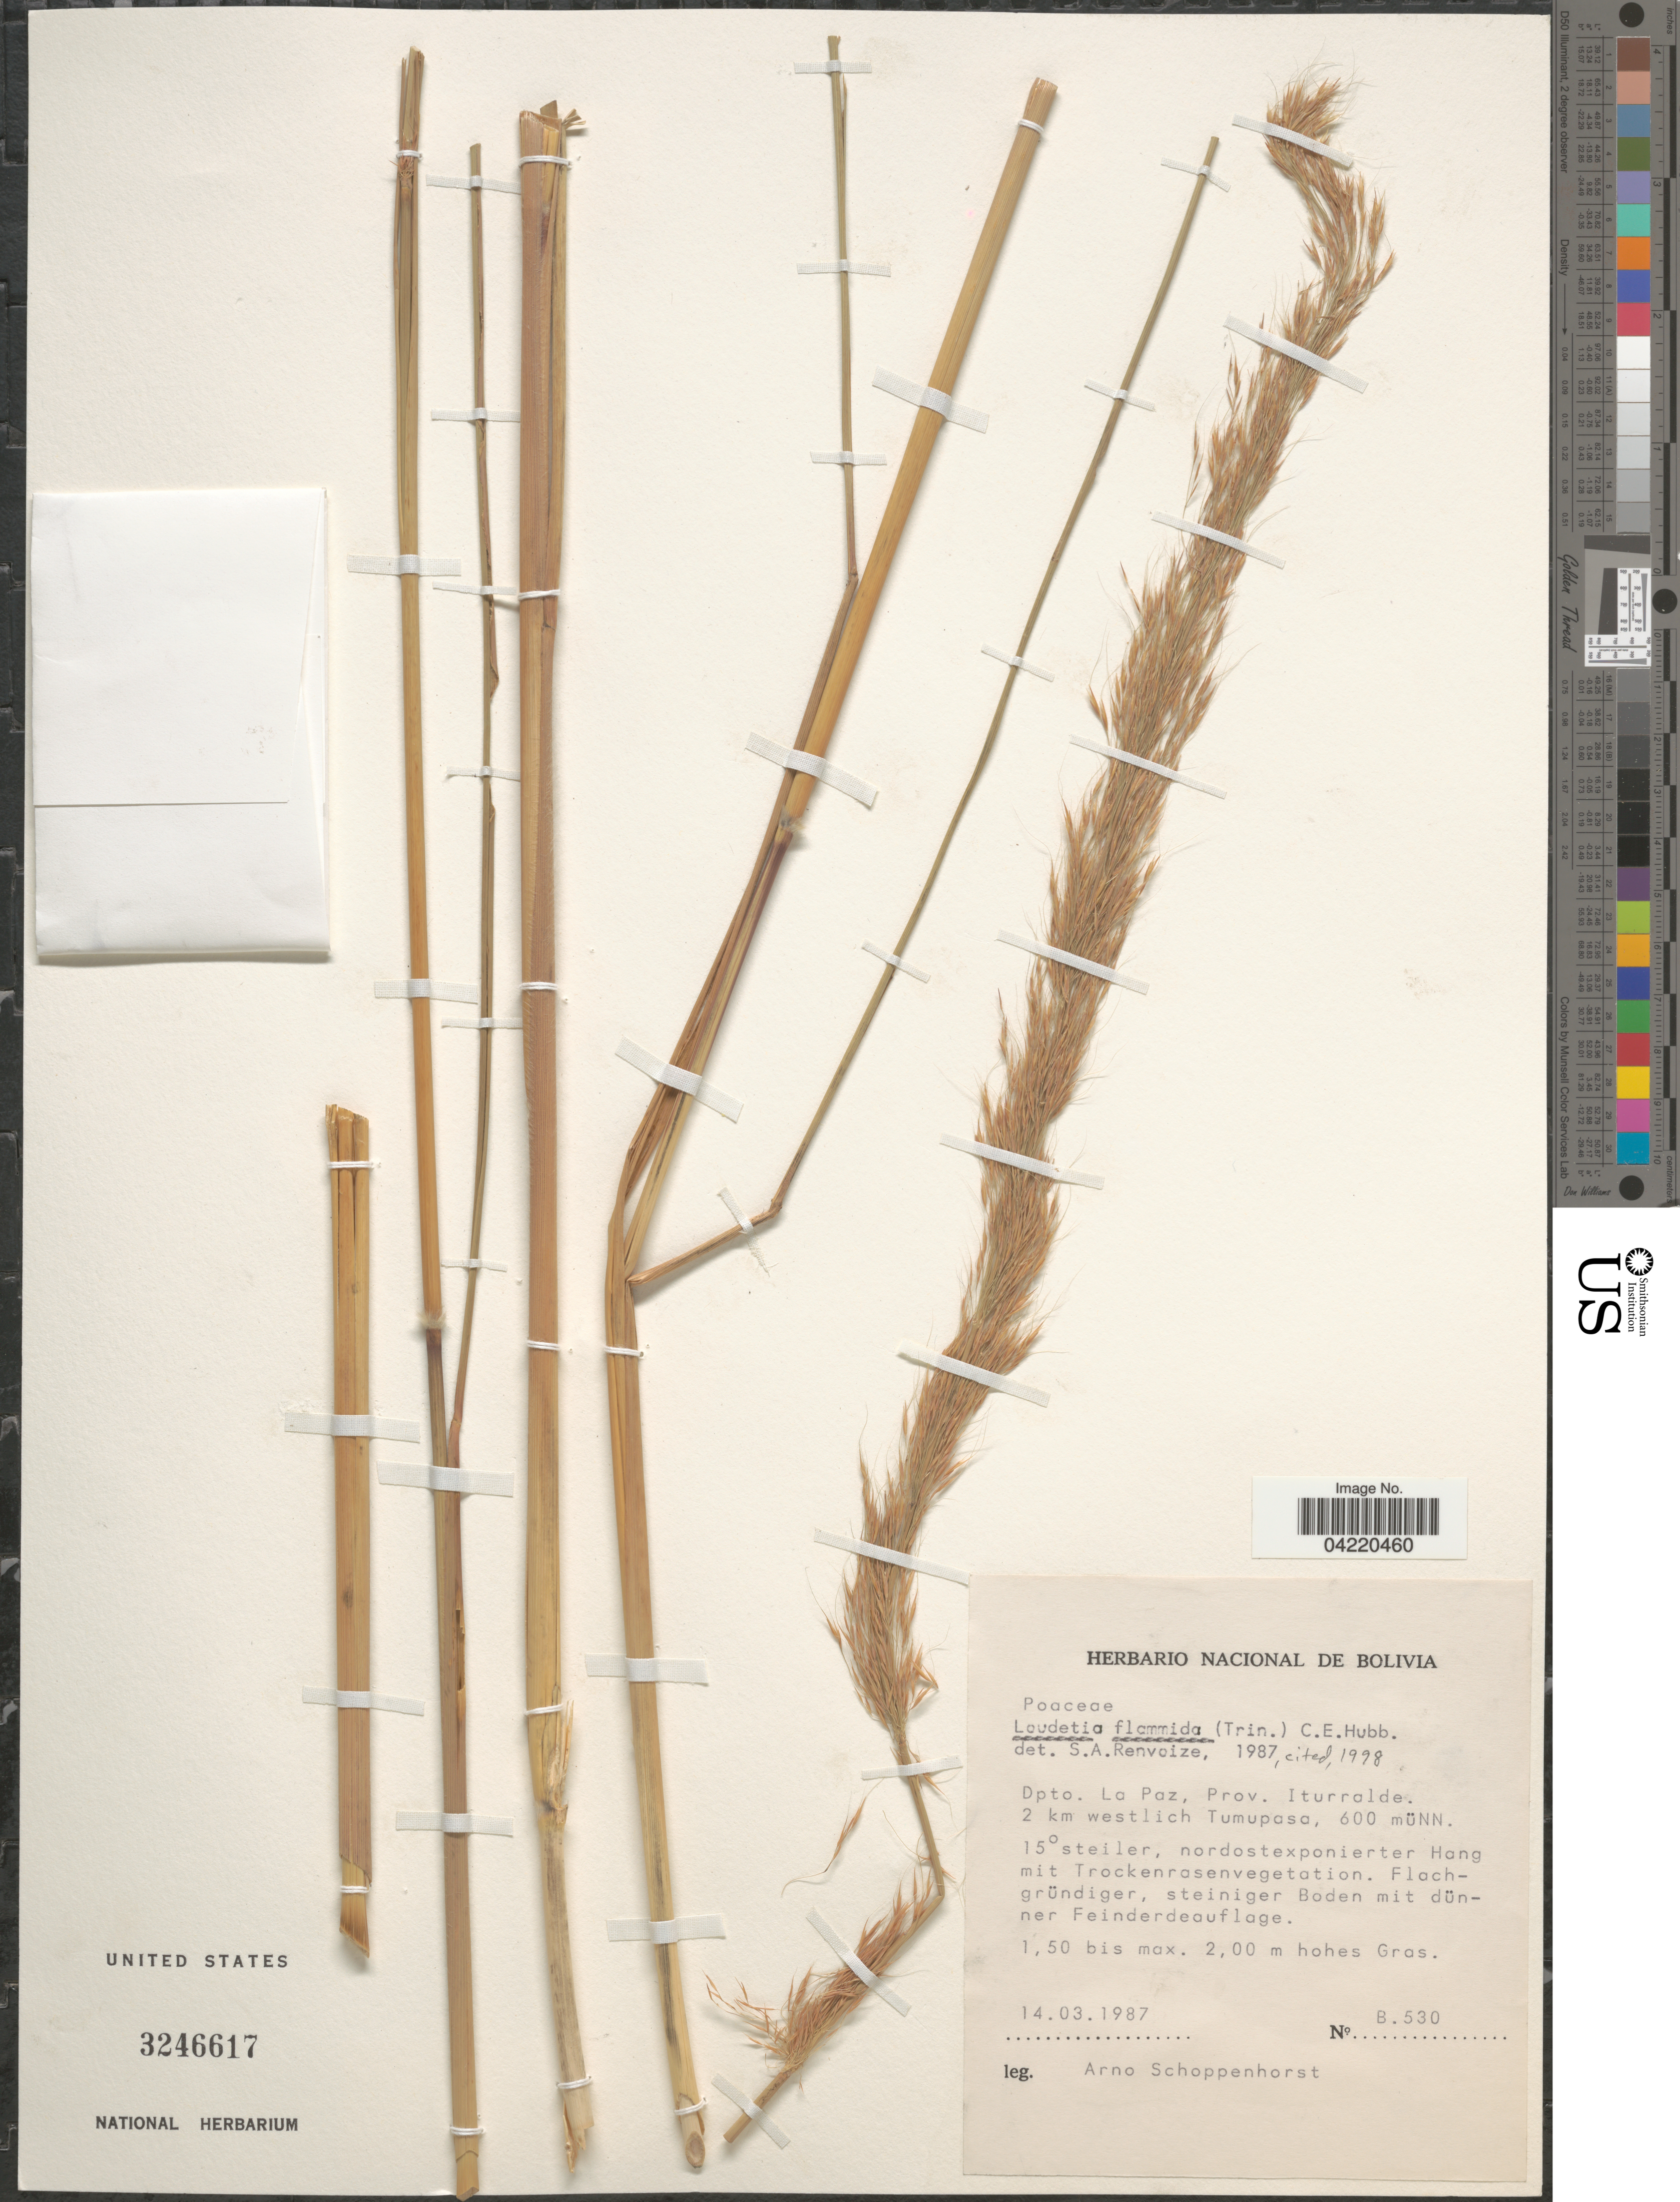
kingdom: Plantae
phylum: Tracheophyta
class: Liliopsida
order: Poales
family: Poaceae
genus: Loudetia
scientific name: Loudetia flammida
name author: (Trin.) C. E. Hubb.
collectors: A. Schoppenhorst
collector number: B531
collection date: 1987-03-14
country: Bolivia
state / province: La Paz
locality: Dpto. La Paz, Prov. Iturralde. 2 km westlich Tumupasa.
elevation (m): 600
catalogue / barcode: US 3246617